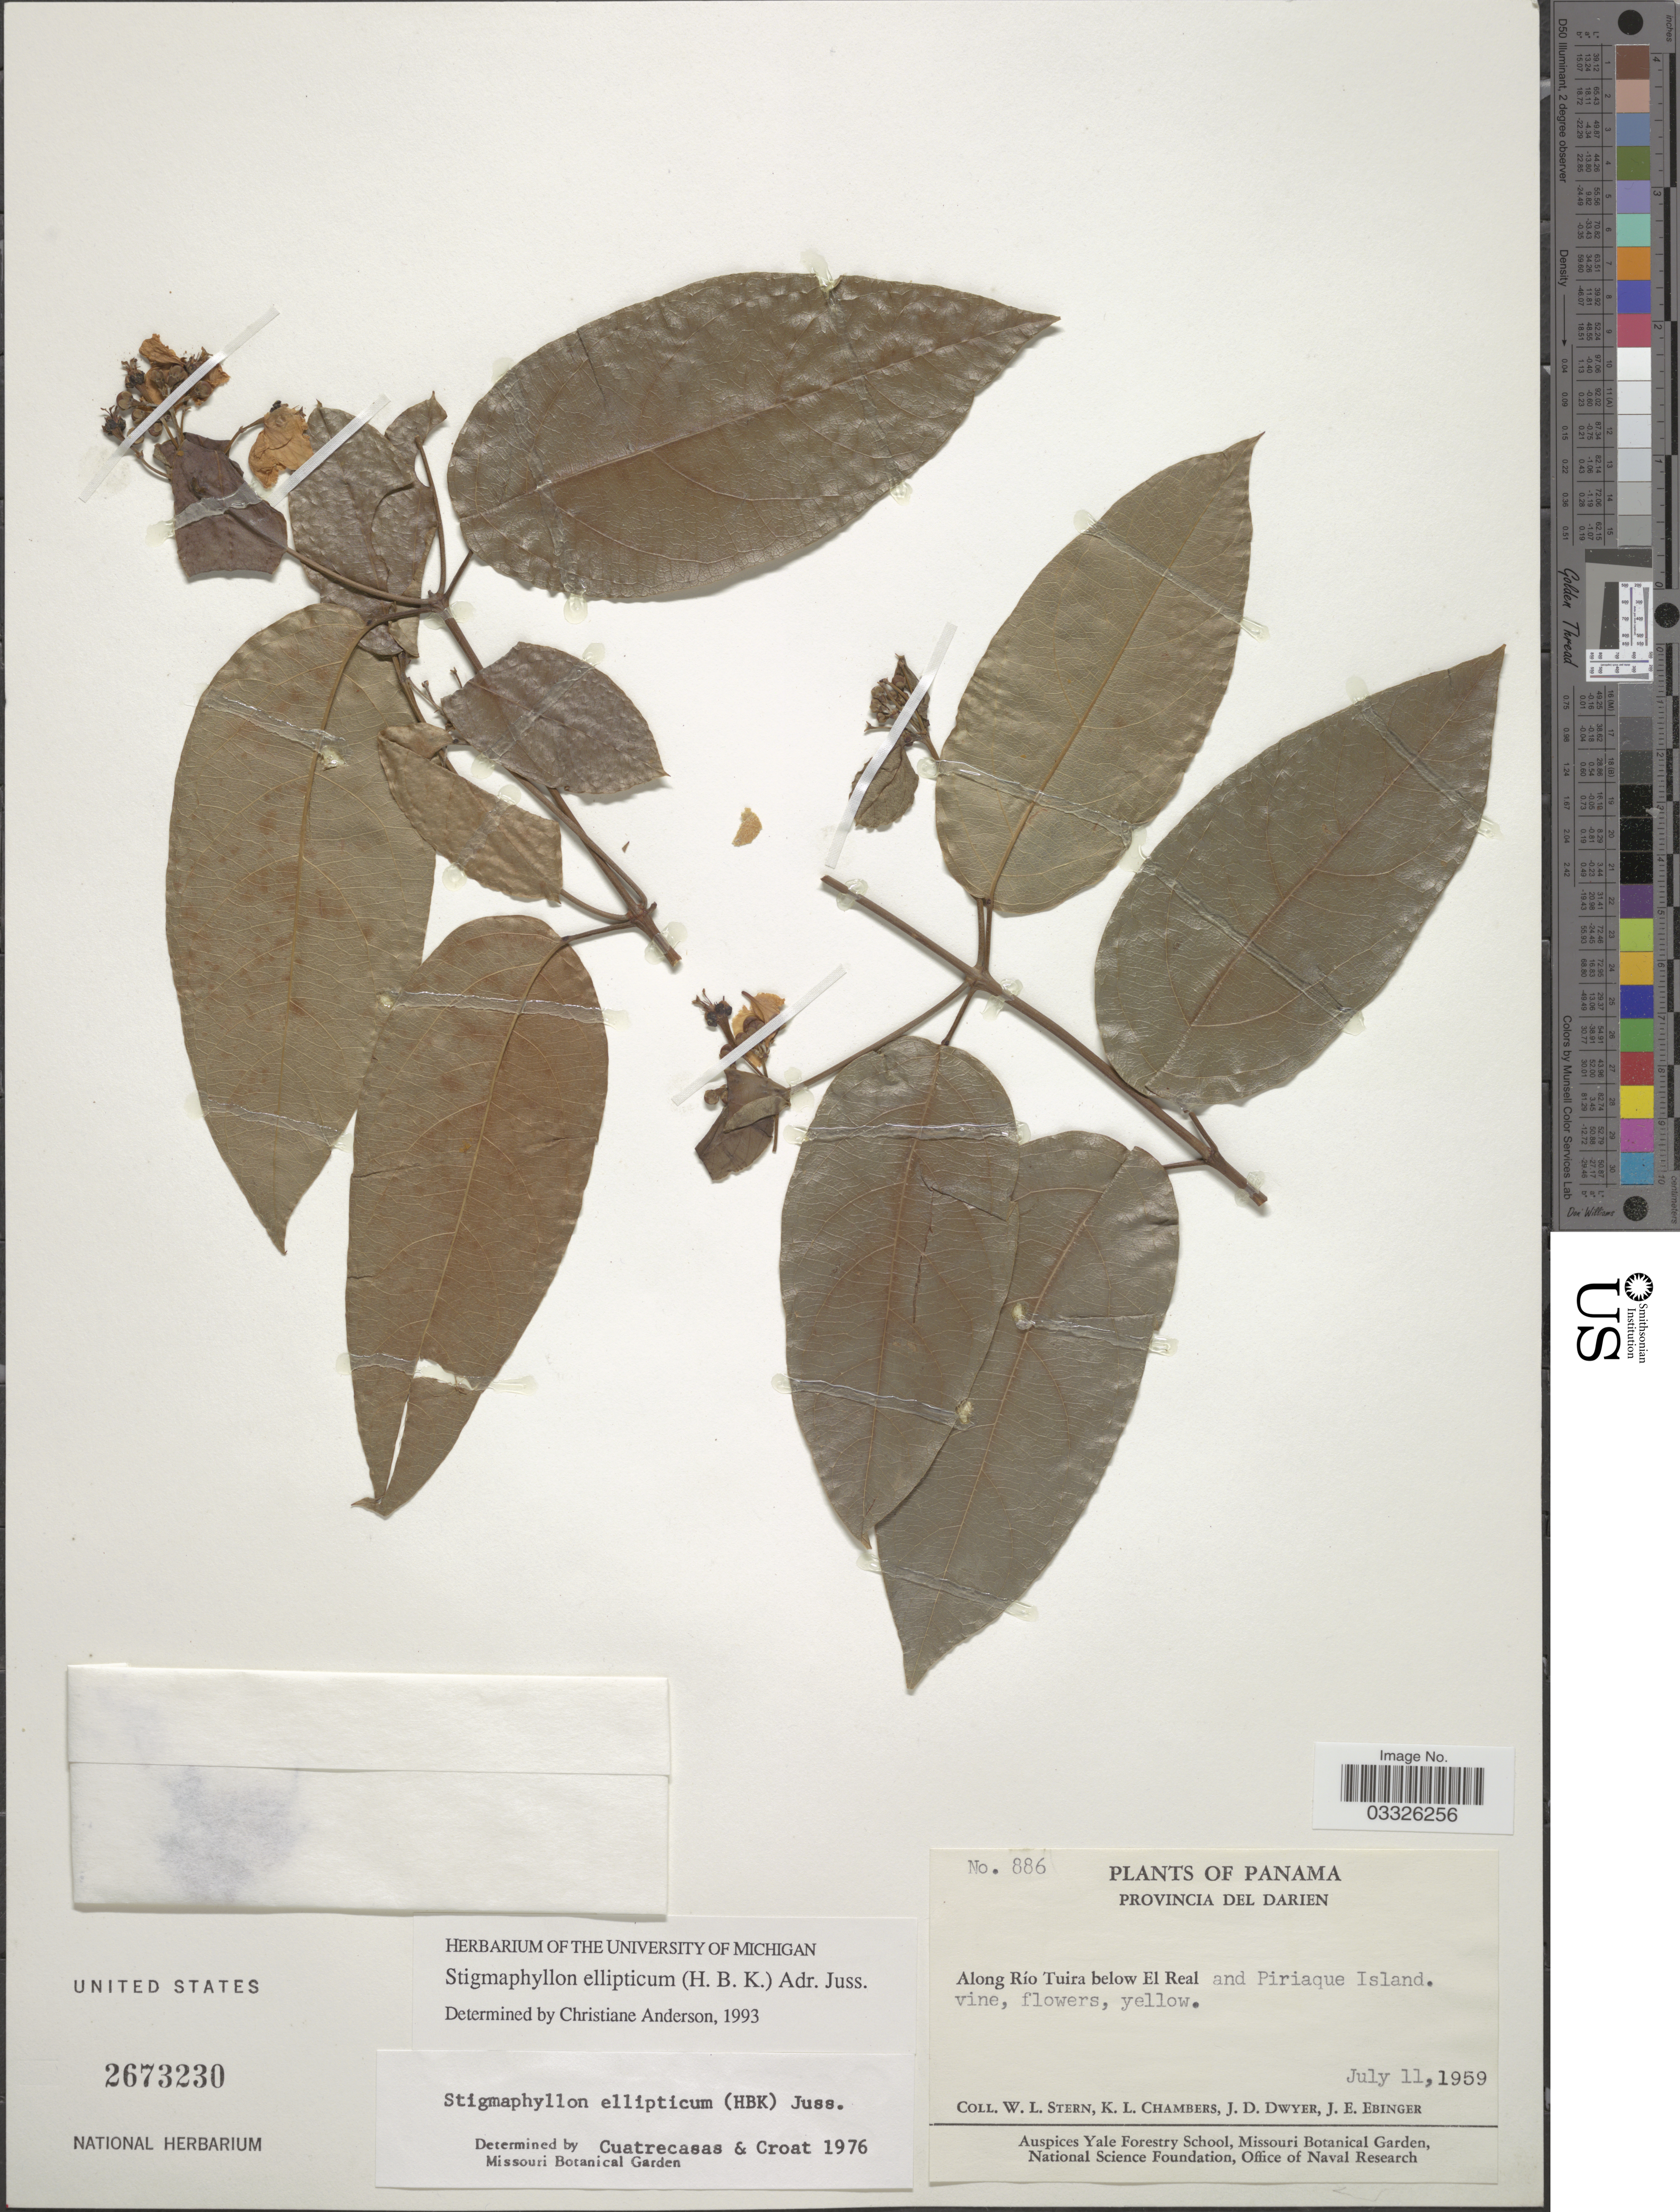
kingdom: Plantae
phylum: Tracheophyta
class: Magnoliopsida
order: Malpighiales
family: Malpighiaceae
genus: Stigmaphyllon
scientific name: Stigmaphyllon ellipticum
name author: (Kunth) A. Juss.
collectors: W. L. Stern, K. Chambers, J. D. Dwyer & J. Ebinger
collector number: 886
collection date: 1959-07-11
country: Panama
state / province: Darién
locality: Along Río Tuira below El Real and Piriaque Island.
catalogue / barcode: US 2673230